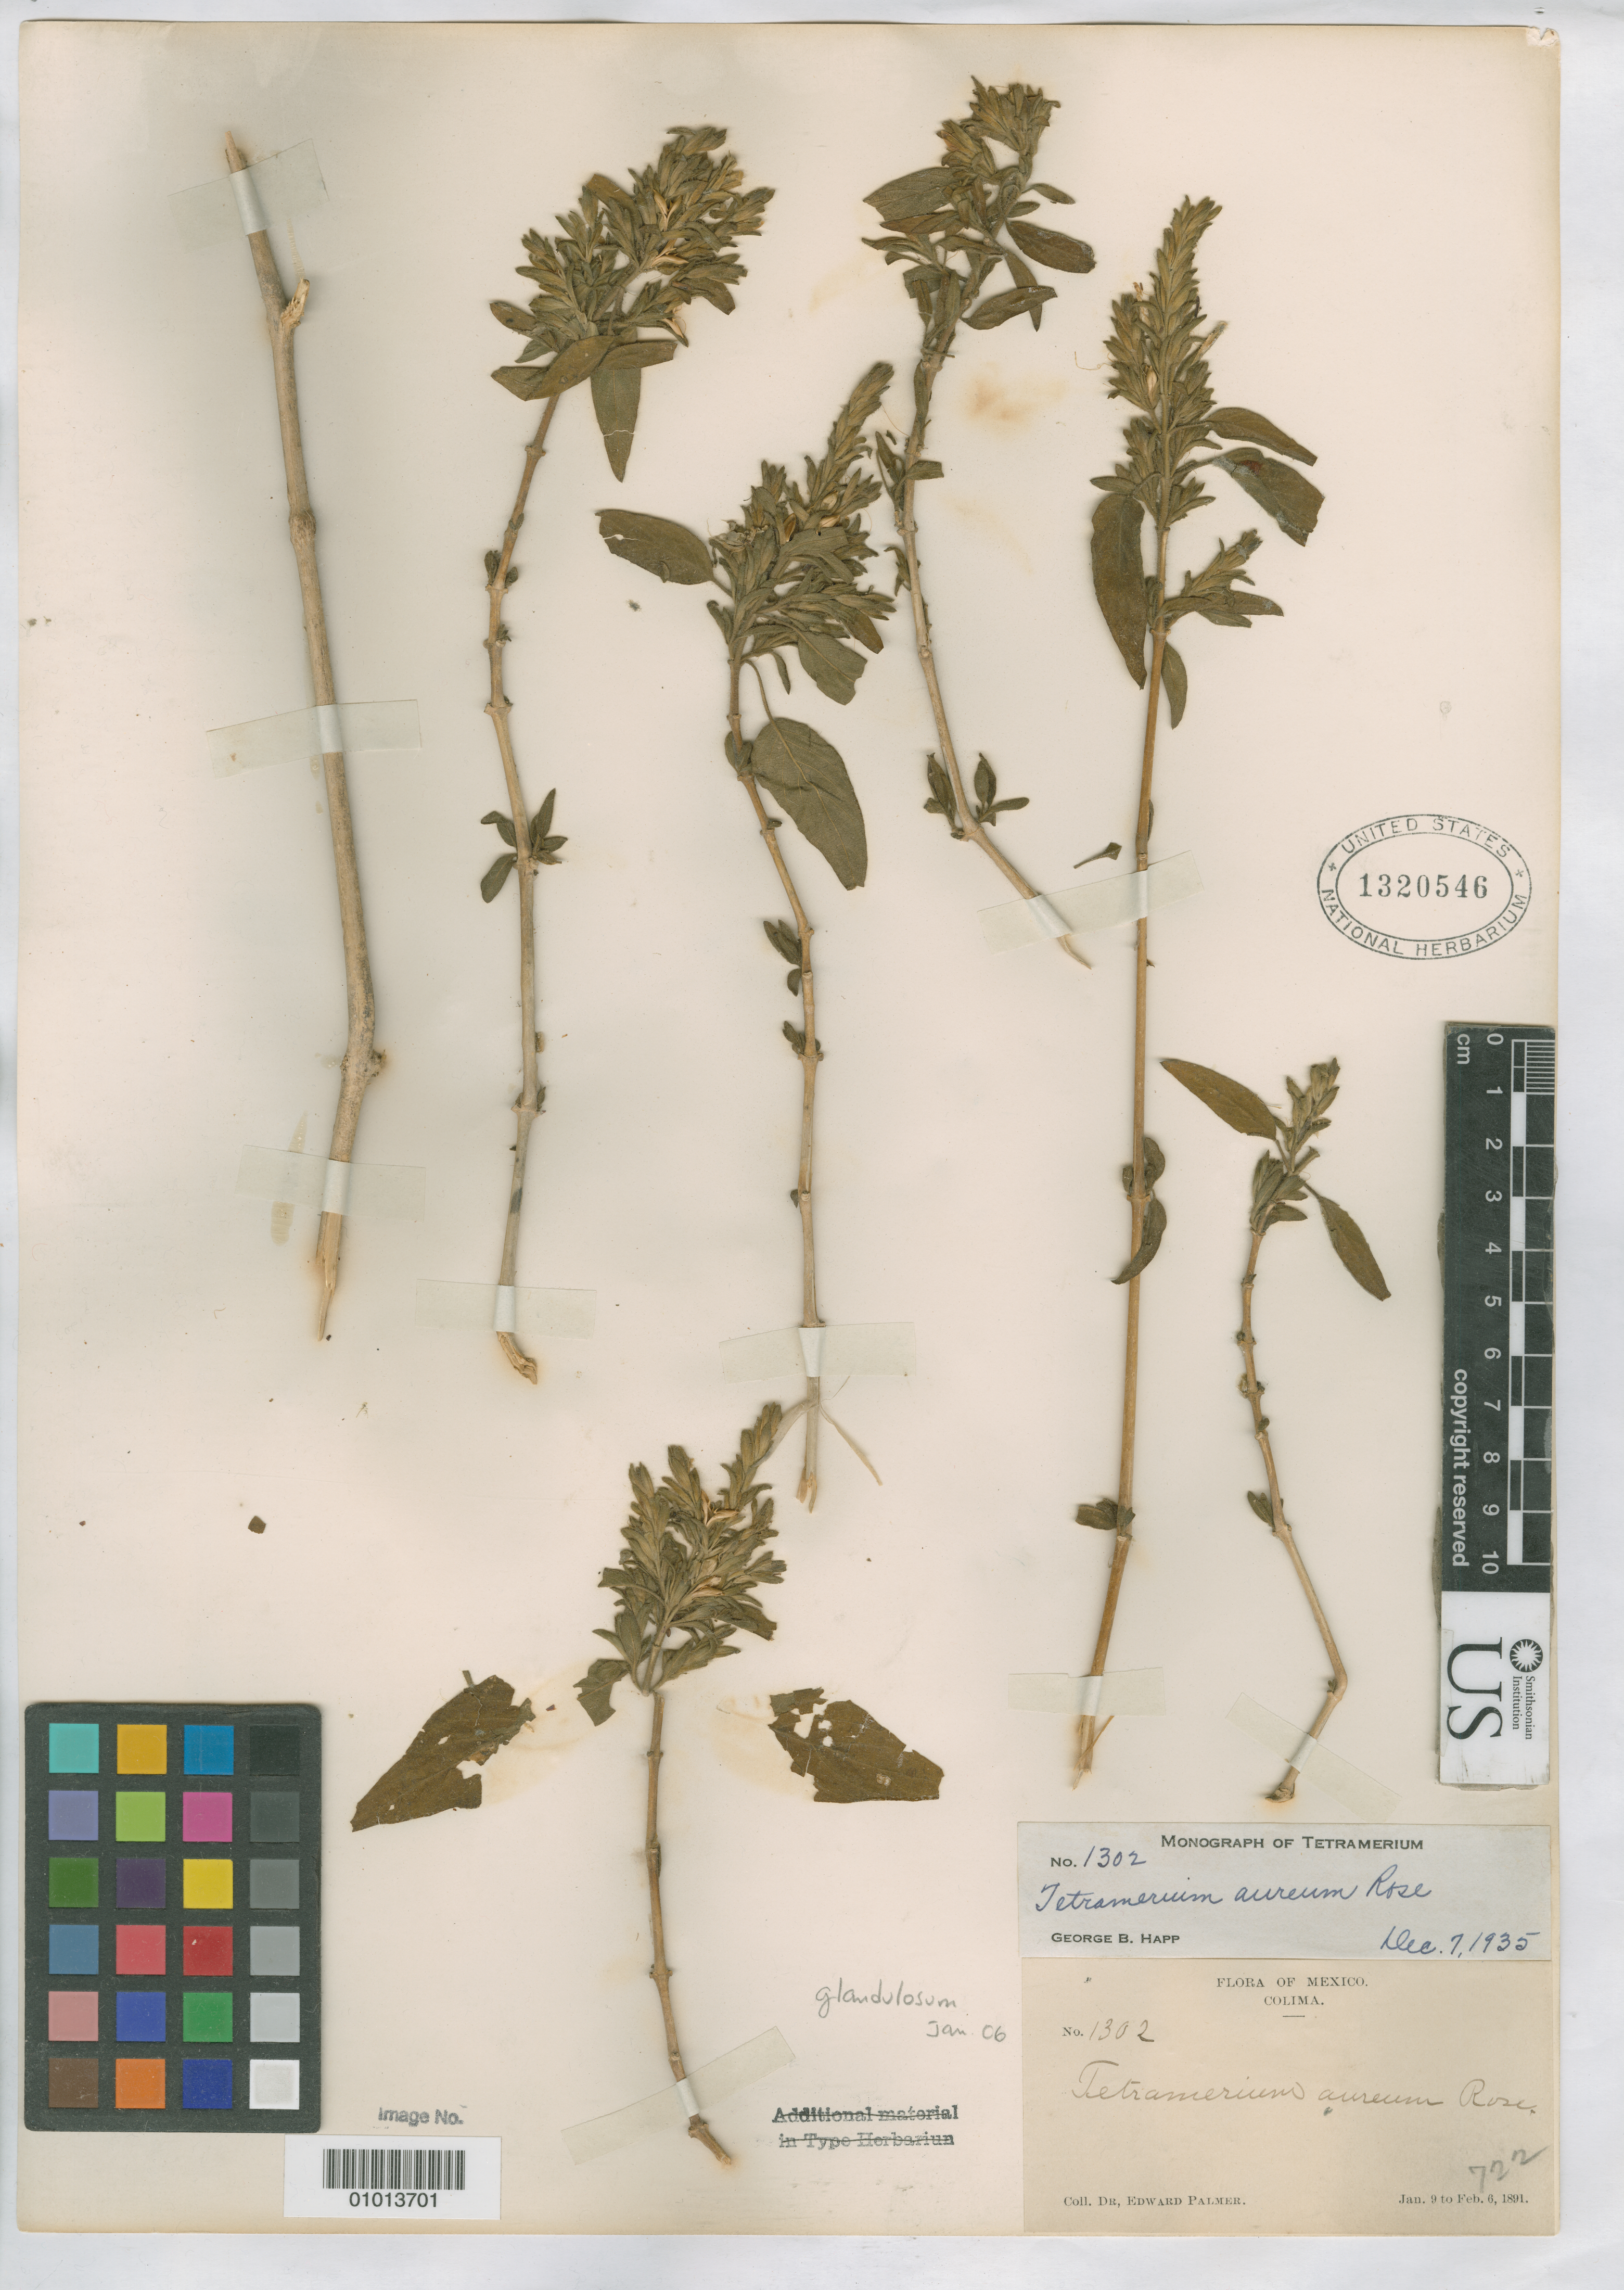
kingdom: Plantae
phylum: Tracheophyta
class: Magnoliopsida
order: Lamiales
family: Acanthaceae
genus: Tetramerium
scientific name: Tetramerium aureum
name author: Rose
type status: Isolectotype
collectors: E. Palmer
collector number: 1302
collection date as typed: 09 Jan 1891 to 06 Feb 1891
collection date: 1891-01-09/1891-02-06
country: Mexico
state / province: Colima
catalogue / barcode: US 1320546